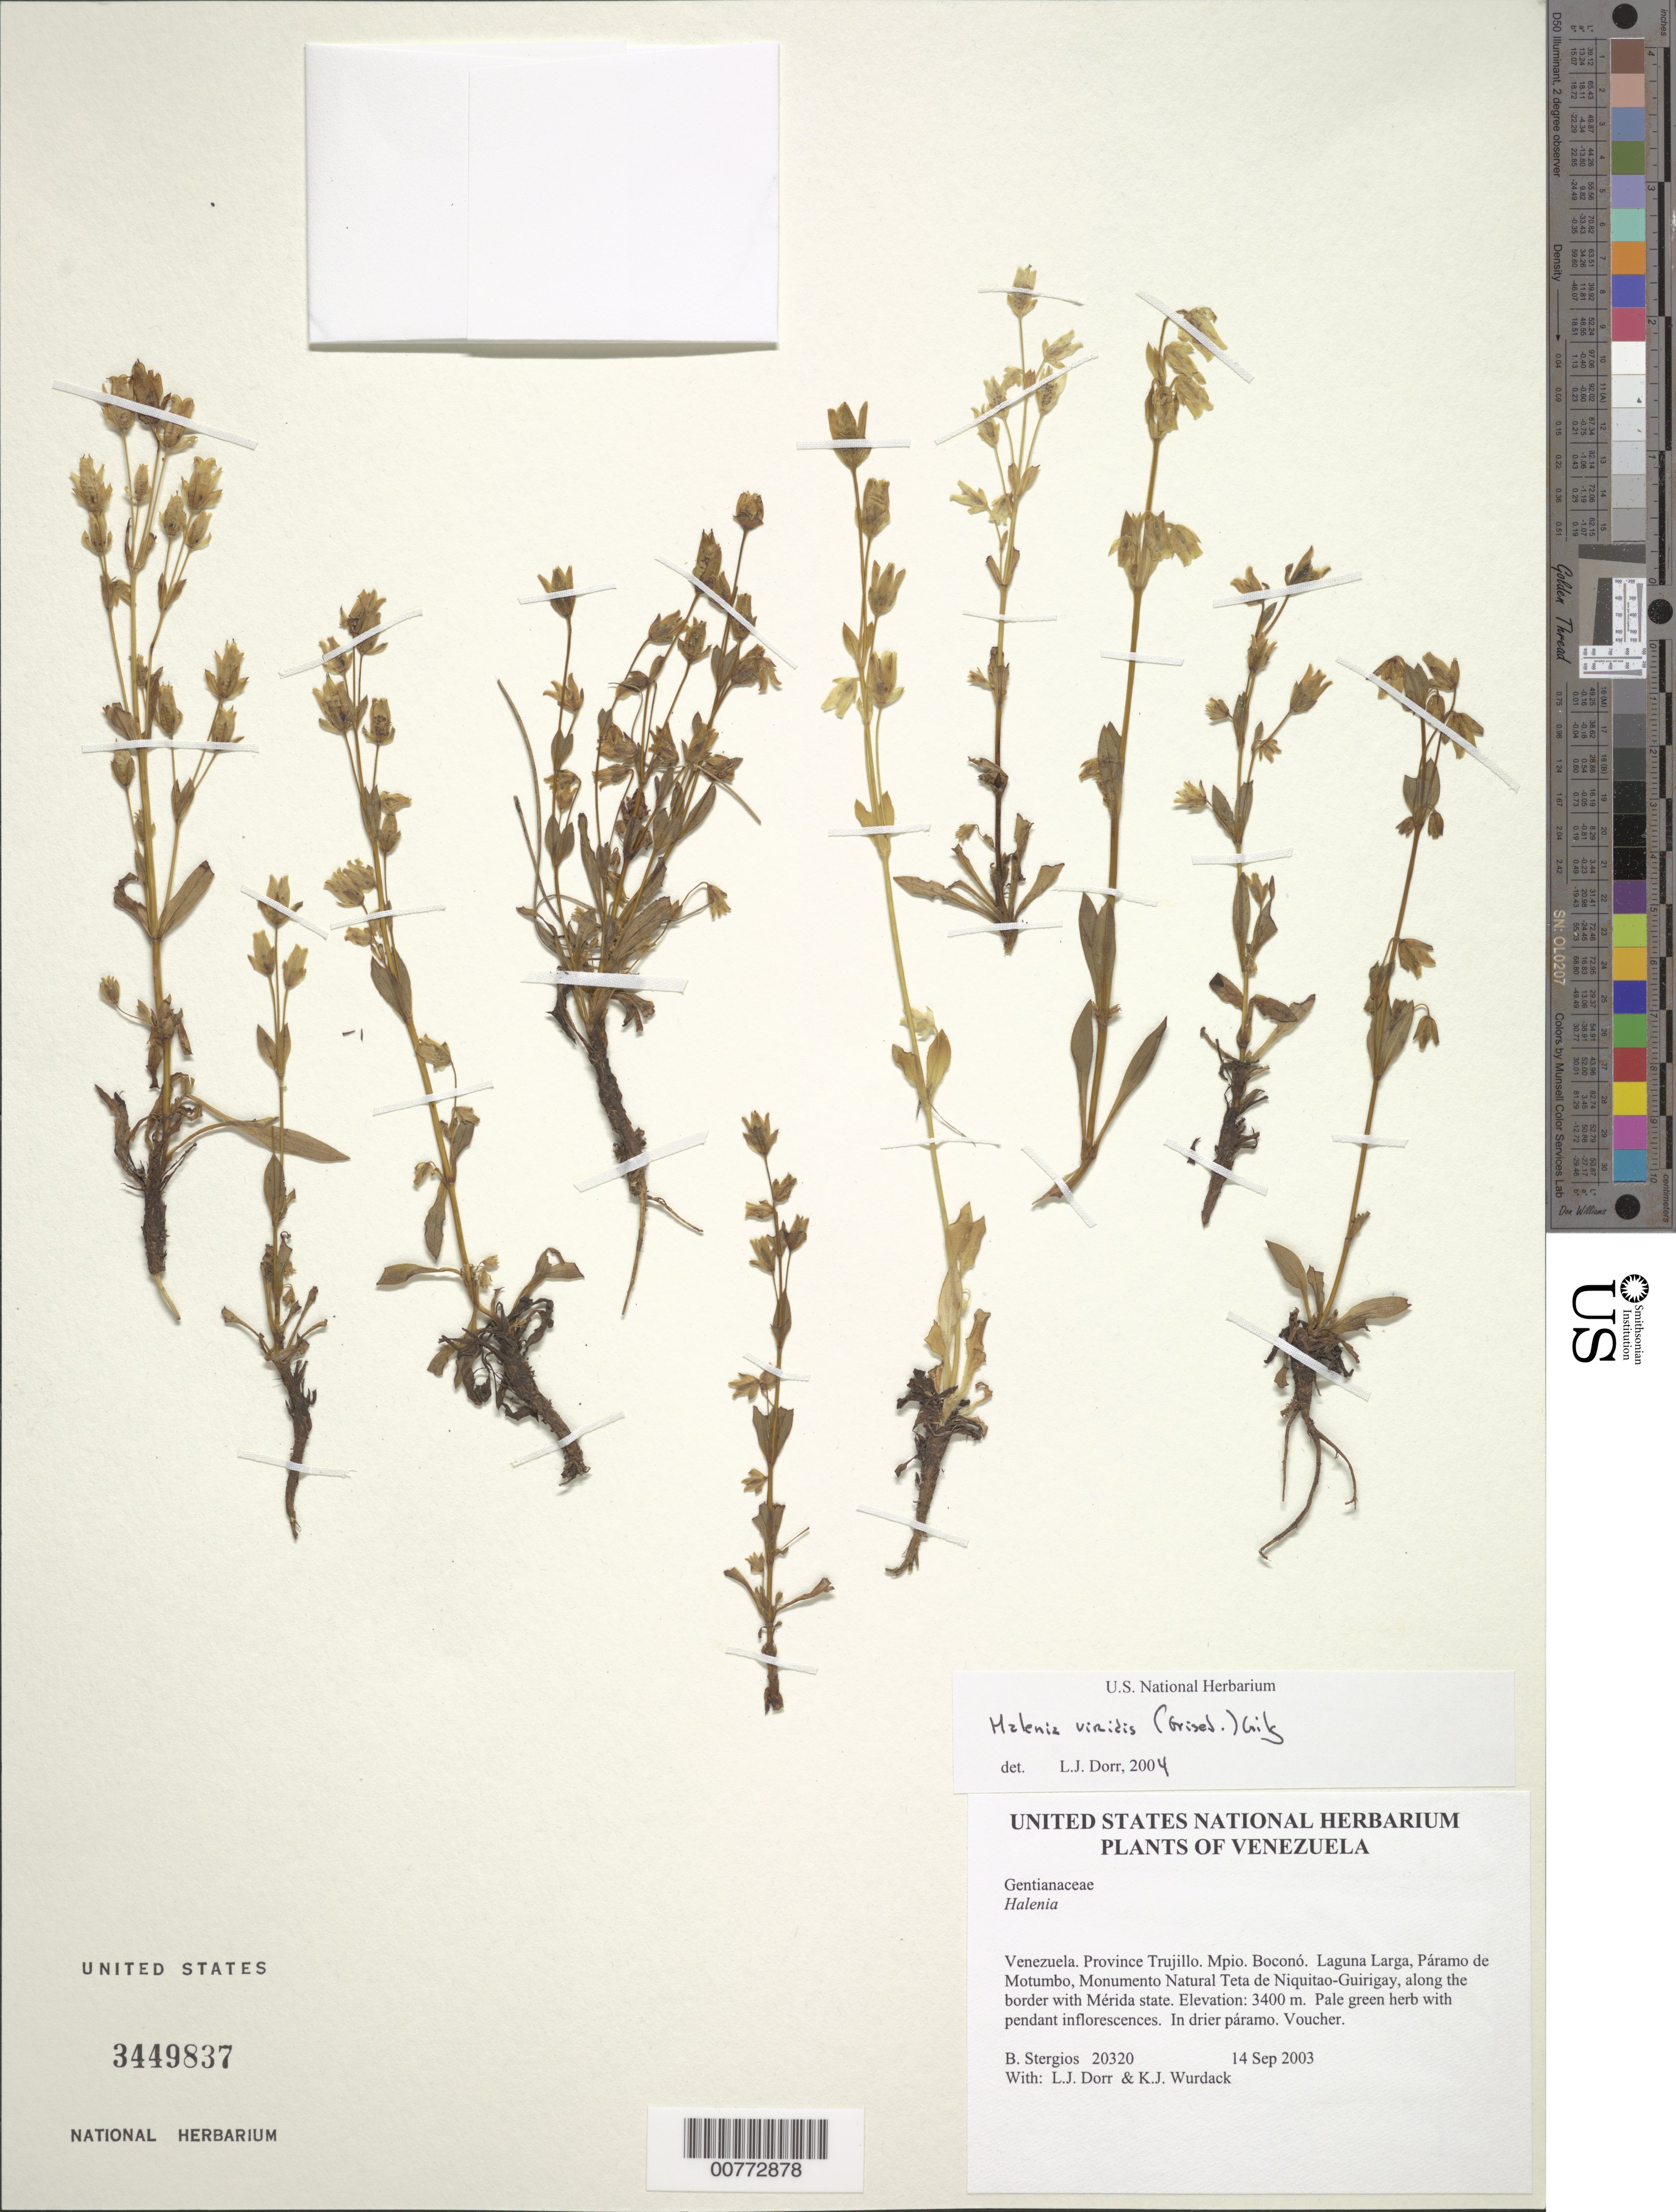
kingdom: Plantae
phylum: Tracheophyta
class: Magnoliopsida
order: Gentianales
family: Gentianaceae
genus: Halenia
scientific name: Halenia viridis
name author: (Griseb.) Gilg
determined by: Dorr, L. J., (BOT), Smithsonian Institution - National Museum of Natural History (UNITED STATES)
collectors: B. G. Stergios, L. J. Dorr & K. Wurdack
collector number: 20320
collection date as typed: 14 Sep 2003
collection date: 2003-09-14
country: Venezuela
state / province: Trujillo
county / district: Boconó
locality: Laguna Larga, Páramo de Motumbo, Monumento Natural Teta de Niquitao-Guirigay, along the border with Mérida state.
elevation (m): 3400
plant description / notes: MJG, NY, PORT, TEX, US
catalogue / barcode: US 3449837